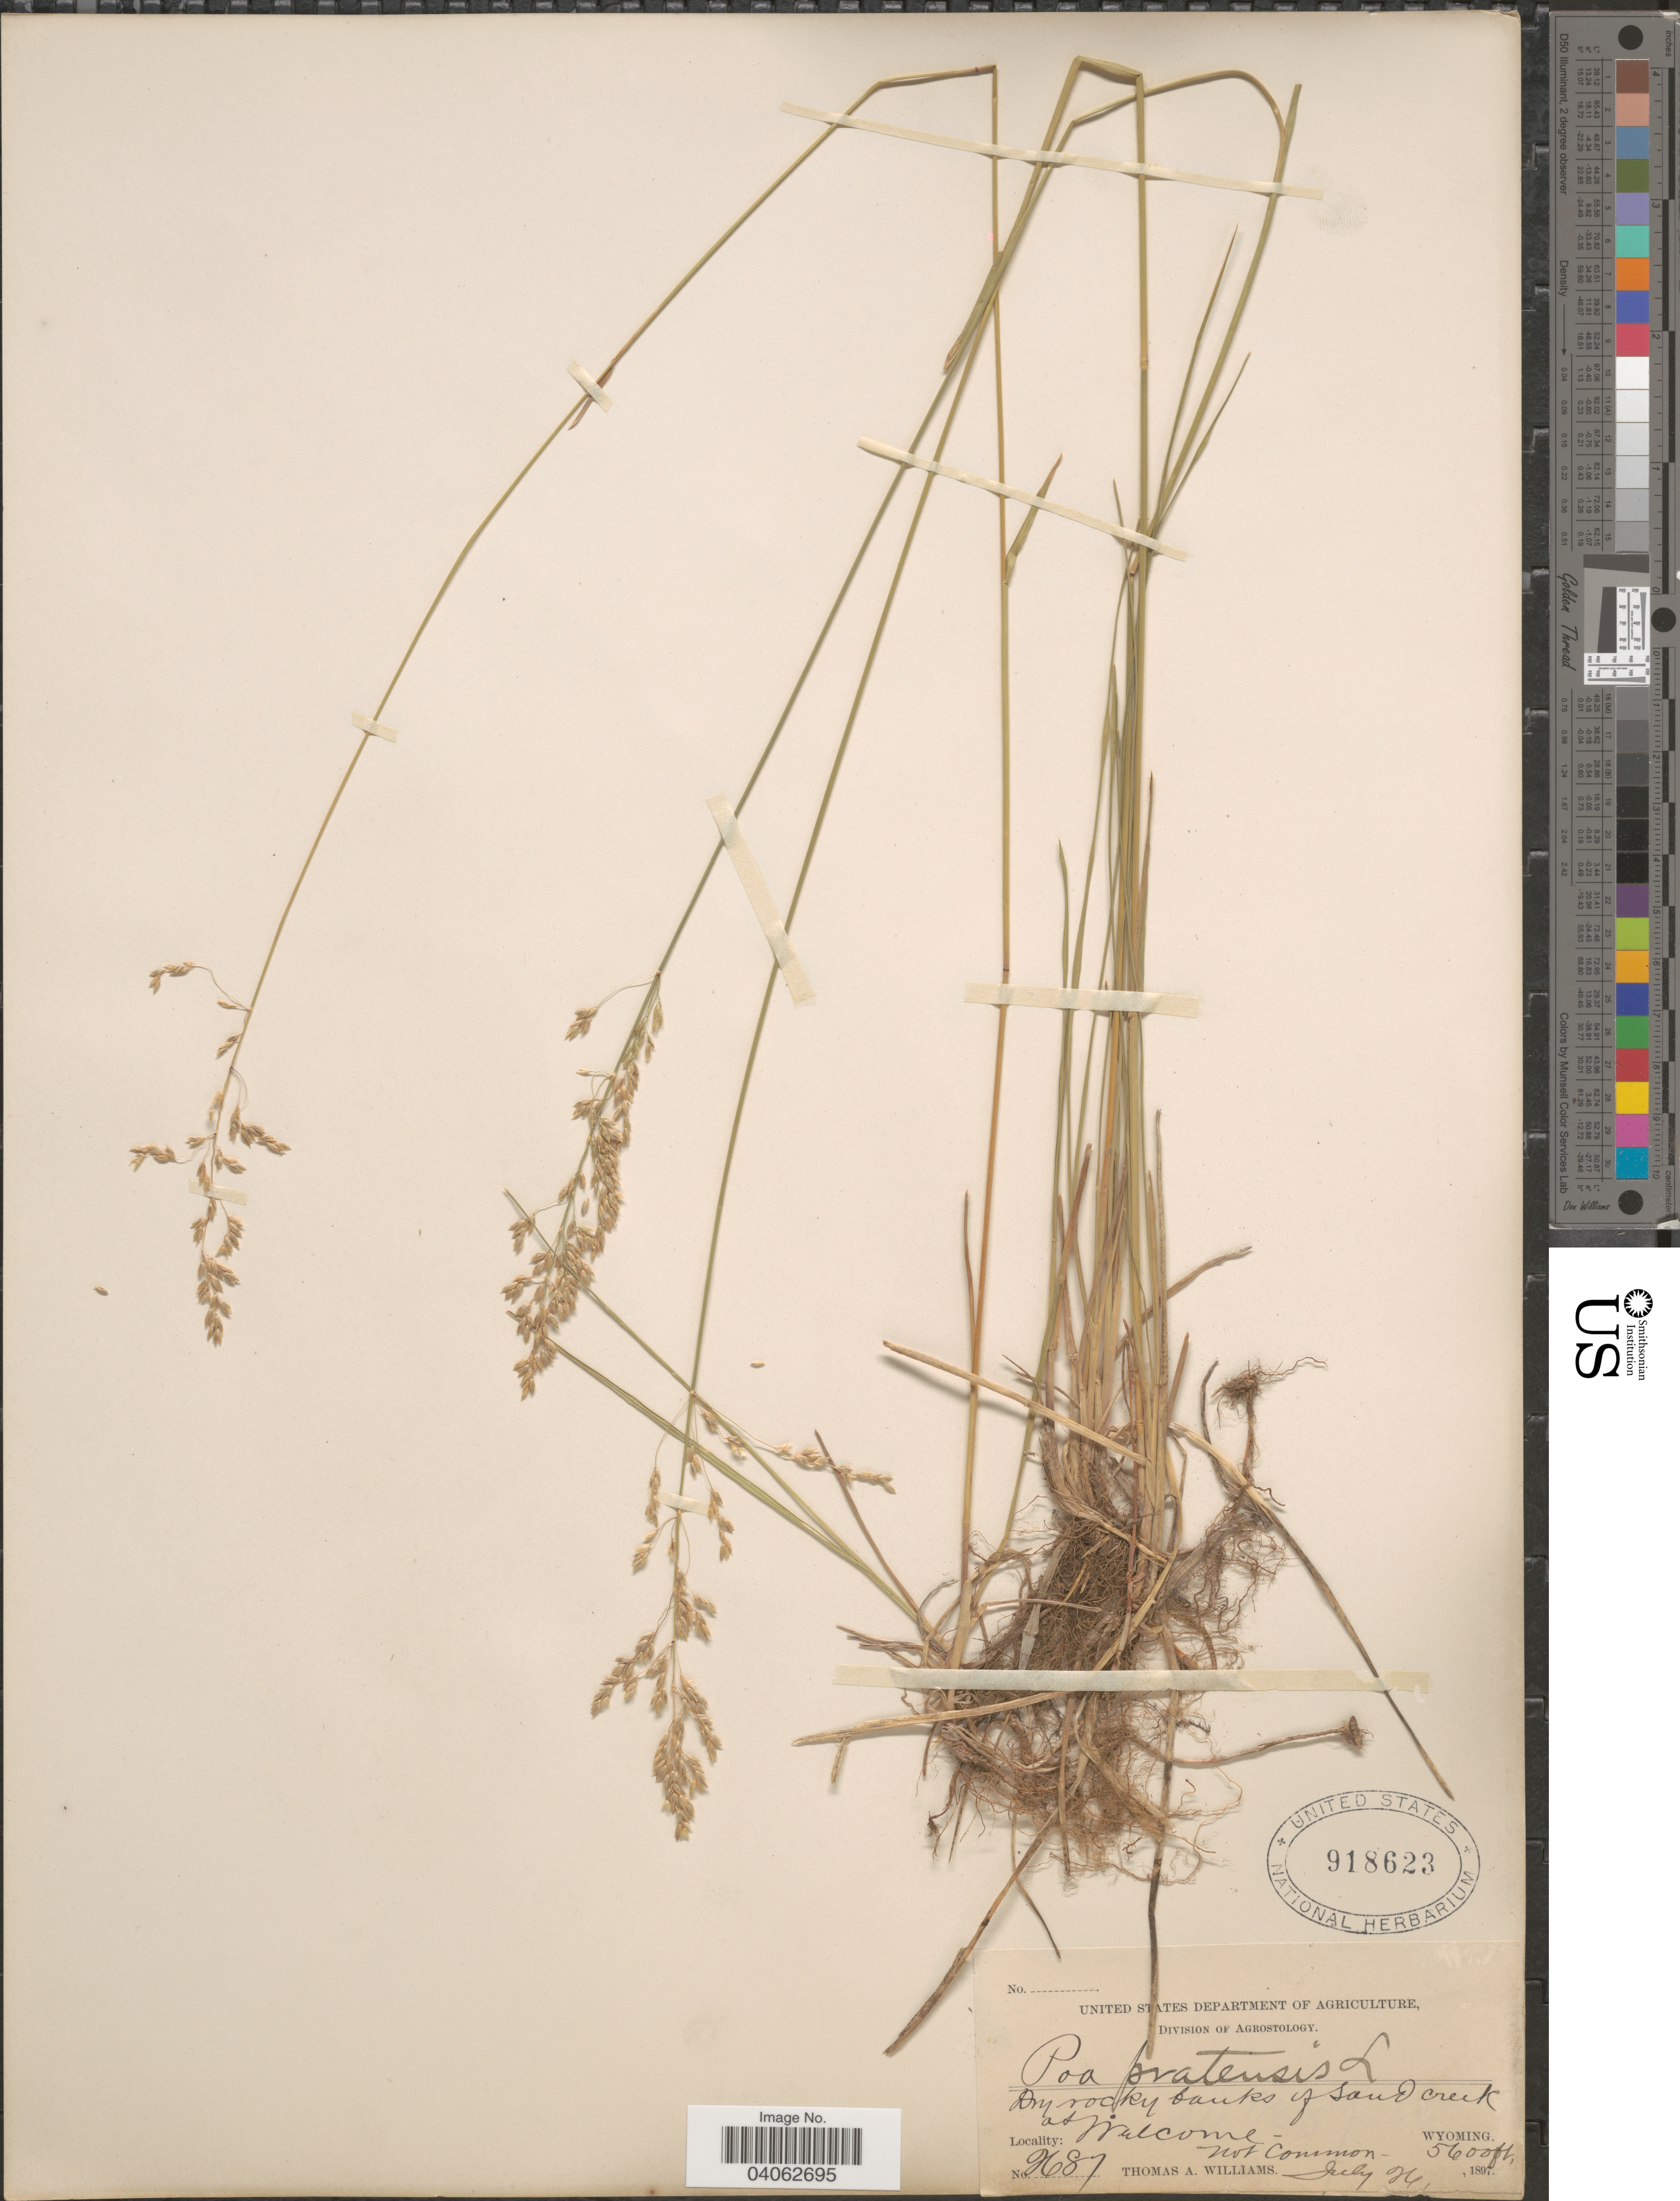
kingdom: Plantae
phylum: Tracheophyta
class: Liliopsida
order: Poales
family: Poaceae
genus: Poa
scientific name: Poa pratensis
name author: L.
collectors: T. A. Williams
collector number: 2687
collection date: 1897-07-26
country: United States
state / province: Wyoming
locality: Dry rocky banks of sand creek at Welcom.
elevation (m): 1707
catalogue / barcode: US 918623